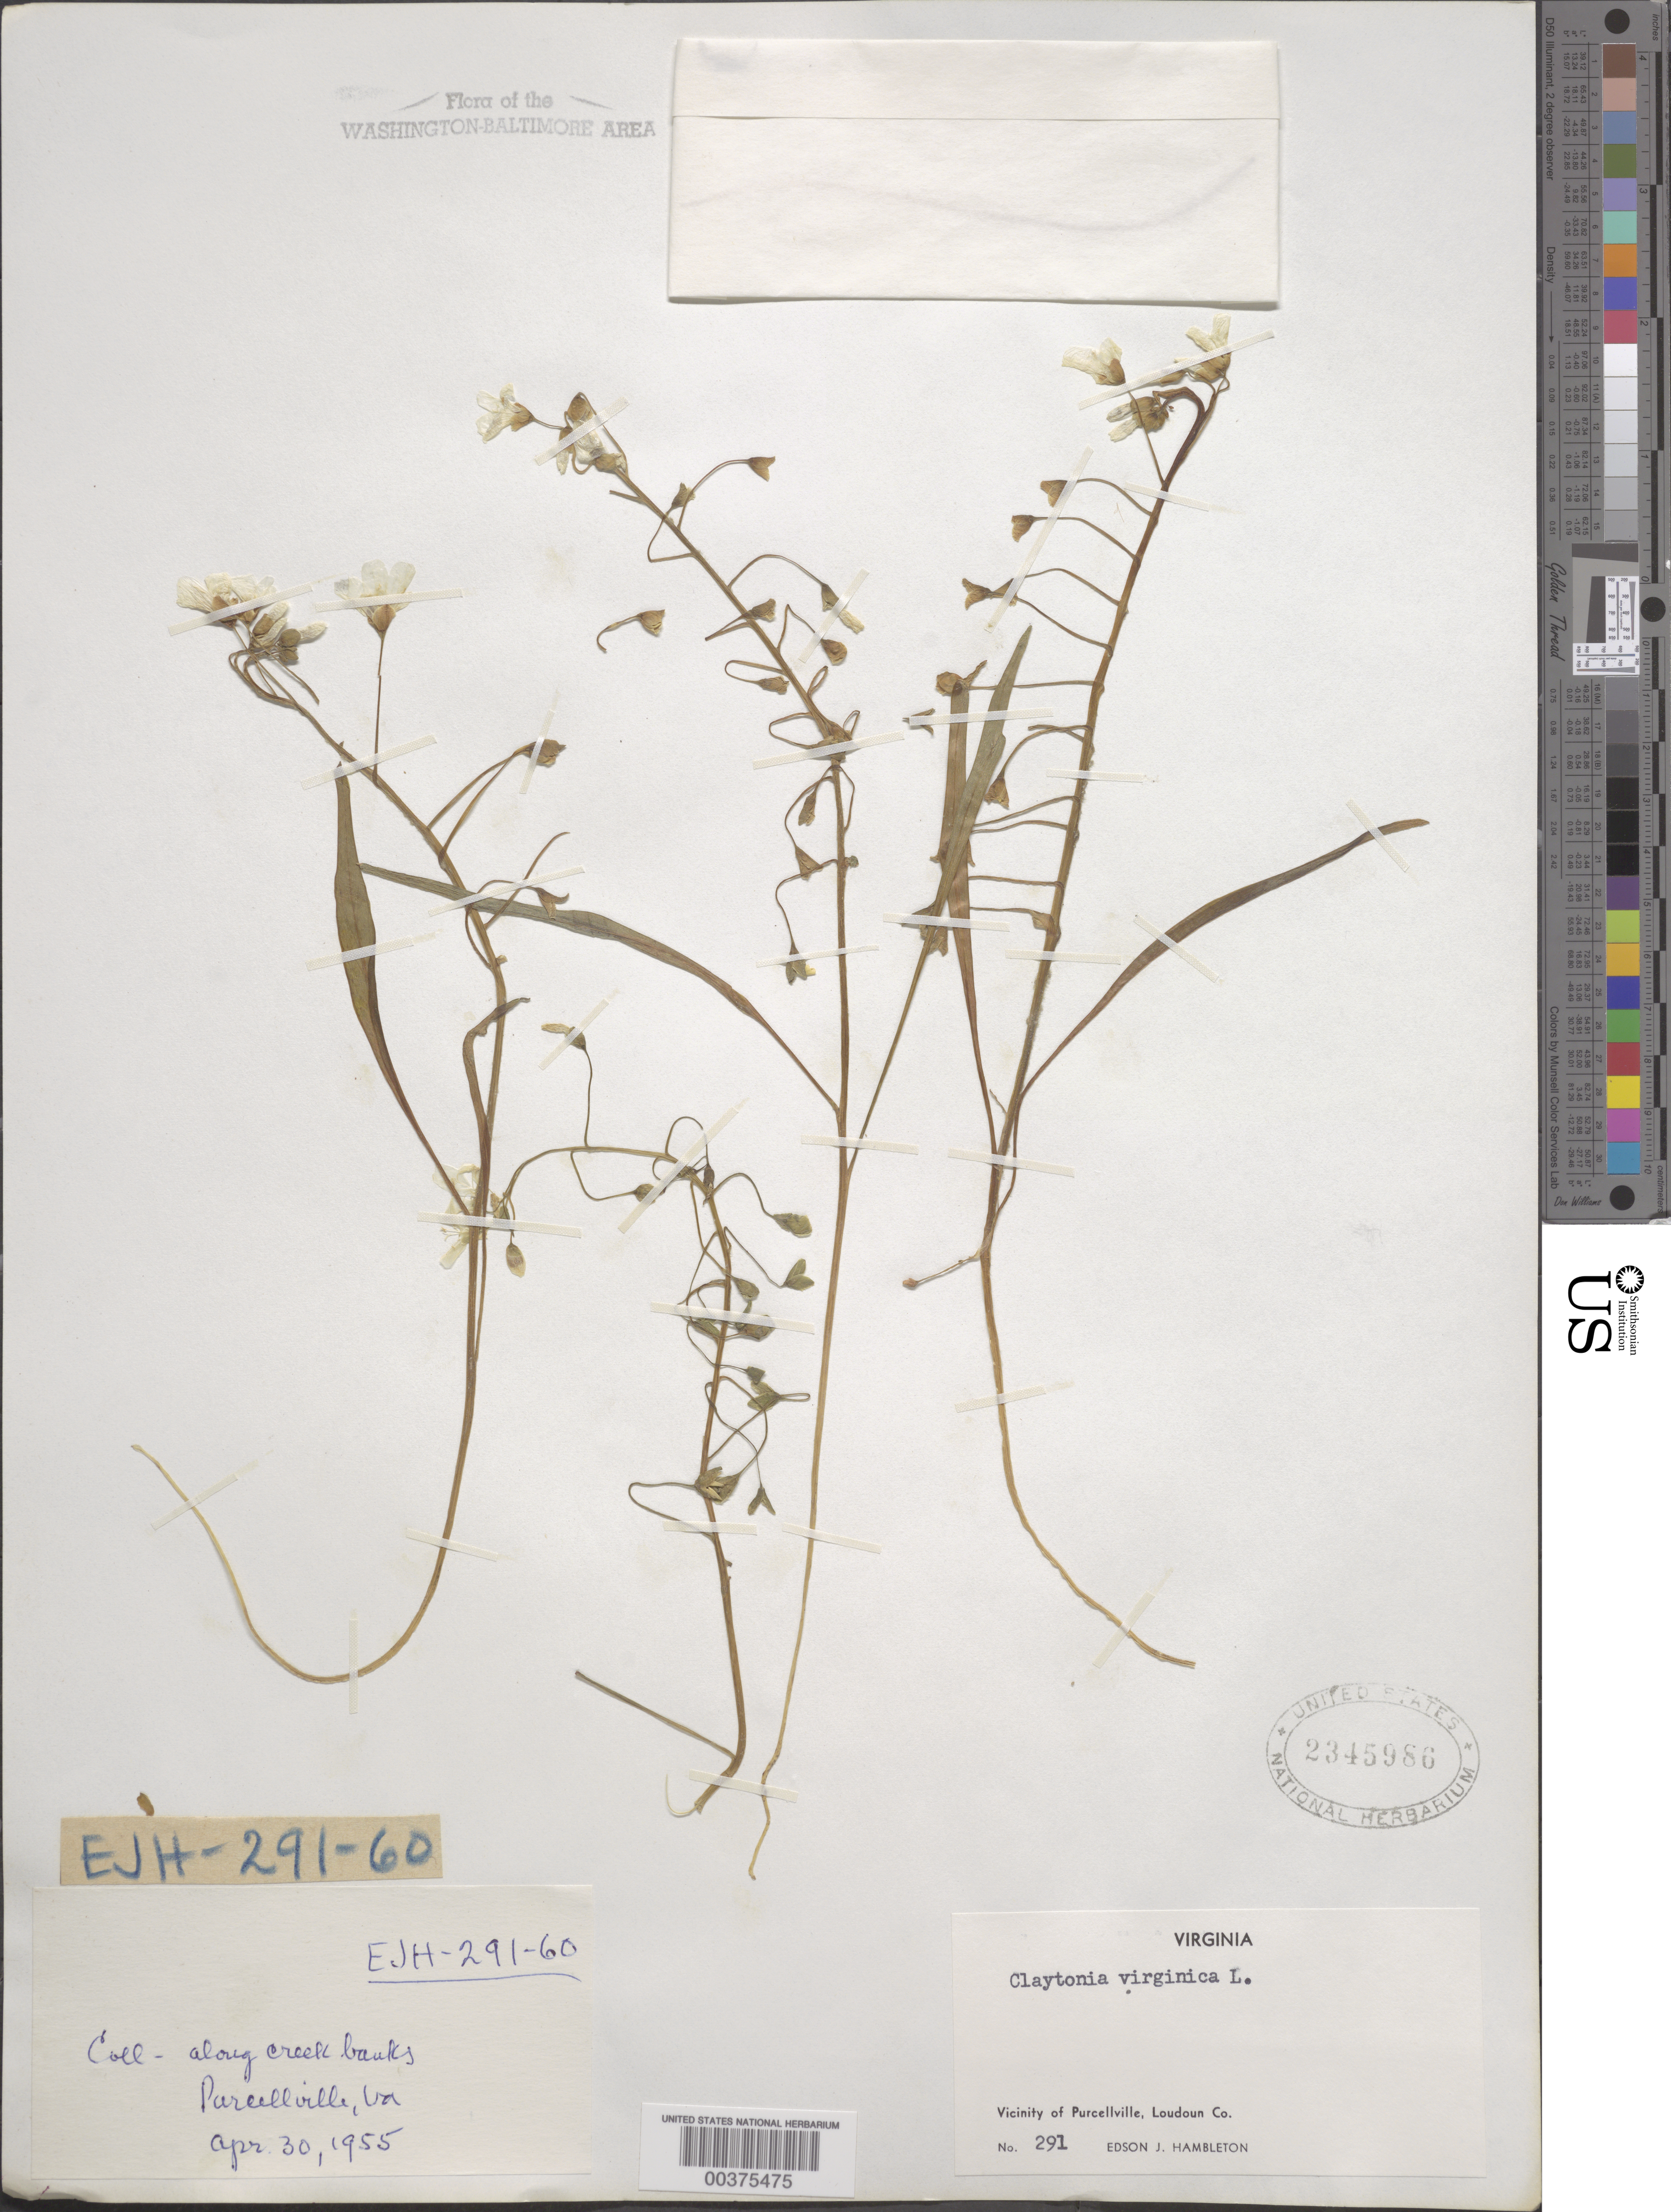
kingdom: Plantae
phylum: Tracheophyta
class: Magnoliopsida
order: Caryophyllales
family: Montiaceae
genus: Claytonia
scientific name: Claytonia virginica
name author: L.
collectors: E. Hambleton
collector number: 291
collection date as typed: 30 Apr 1955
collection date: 1955-04-30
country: United States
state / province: Virginia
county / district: Loudoun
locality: Purcellville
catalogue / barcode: US 2345986